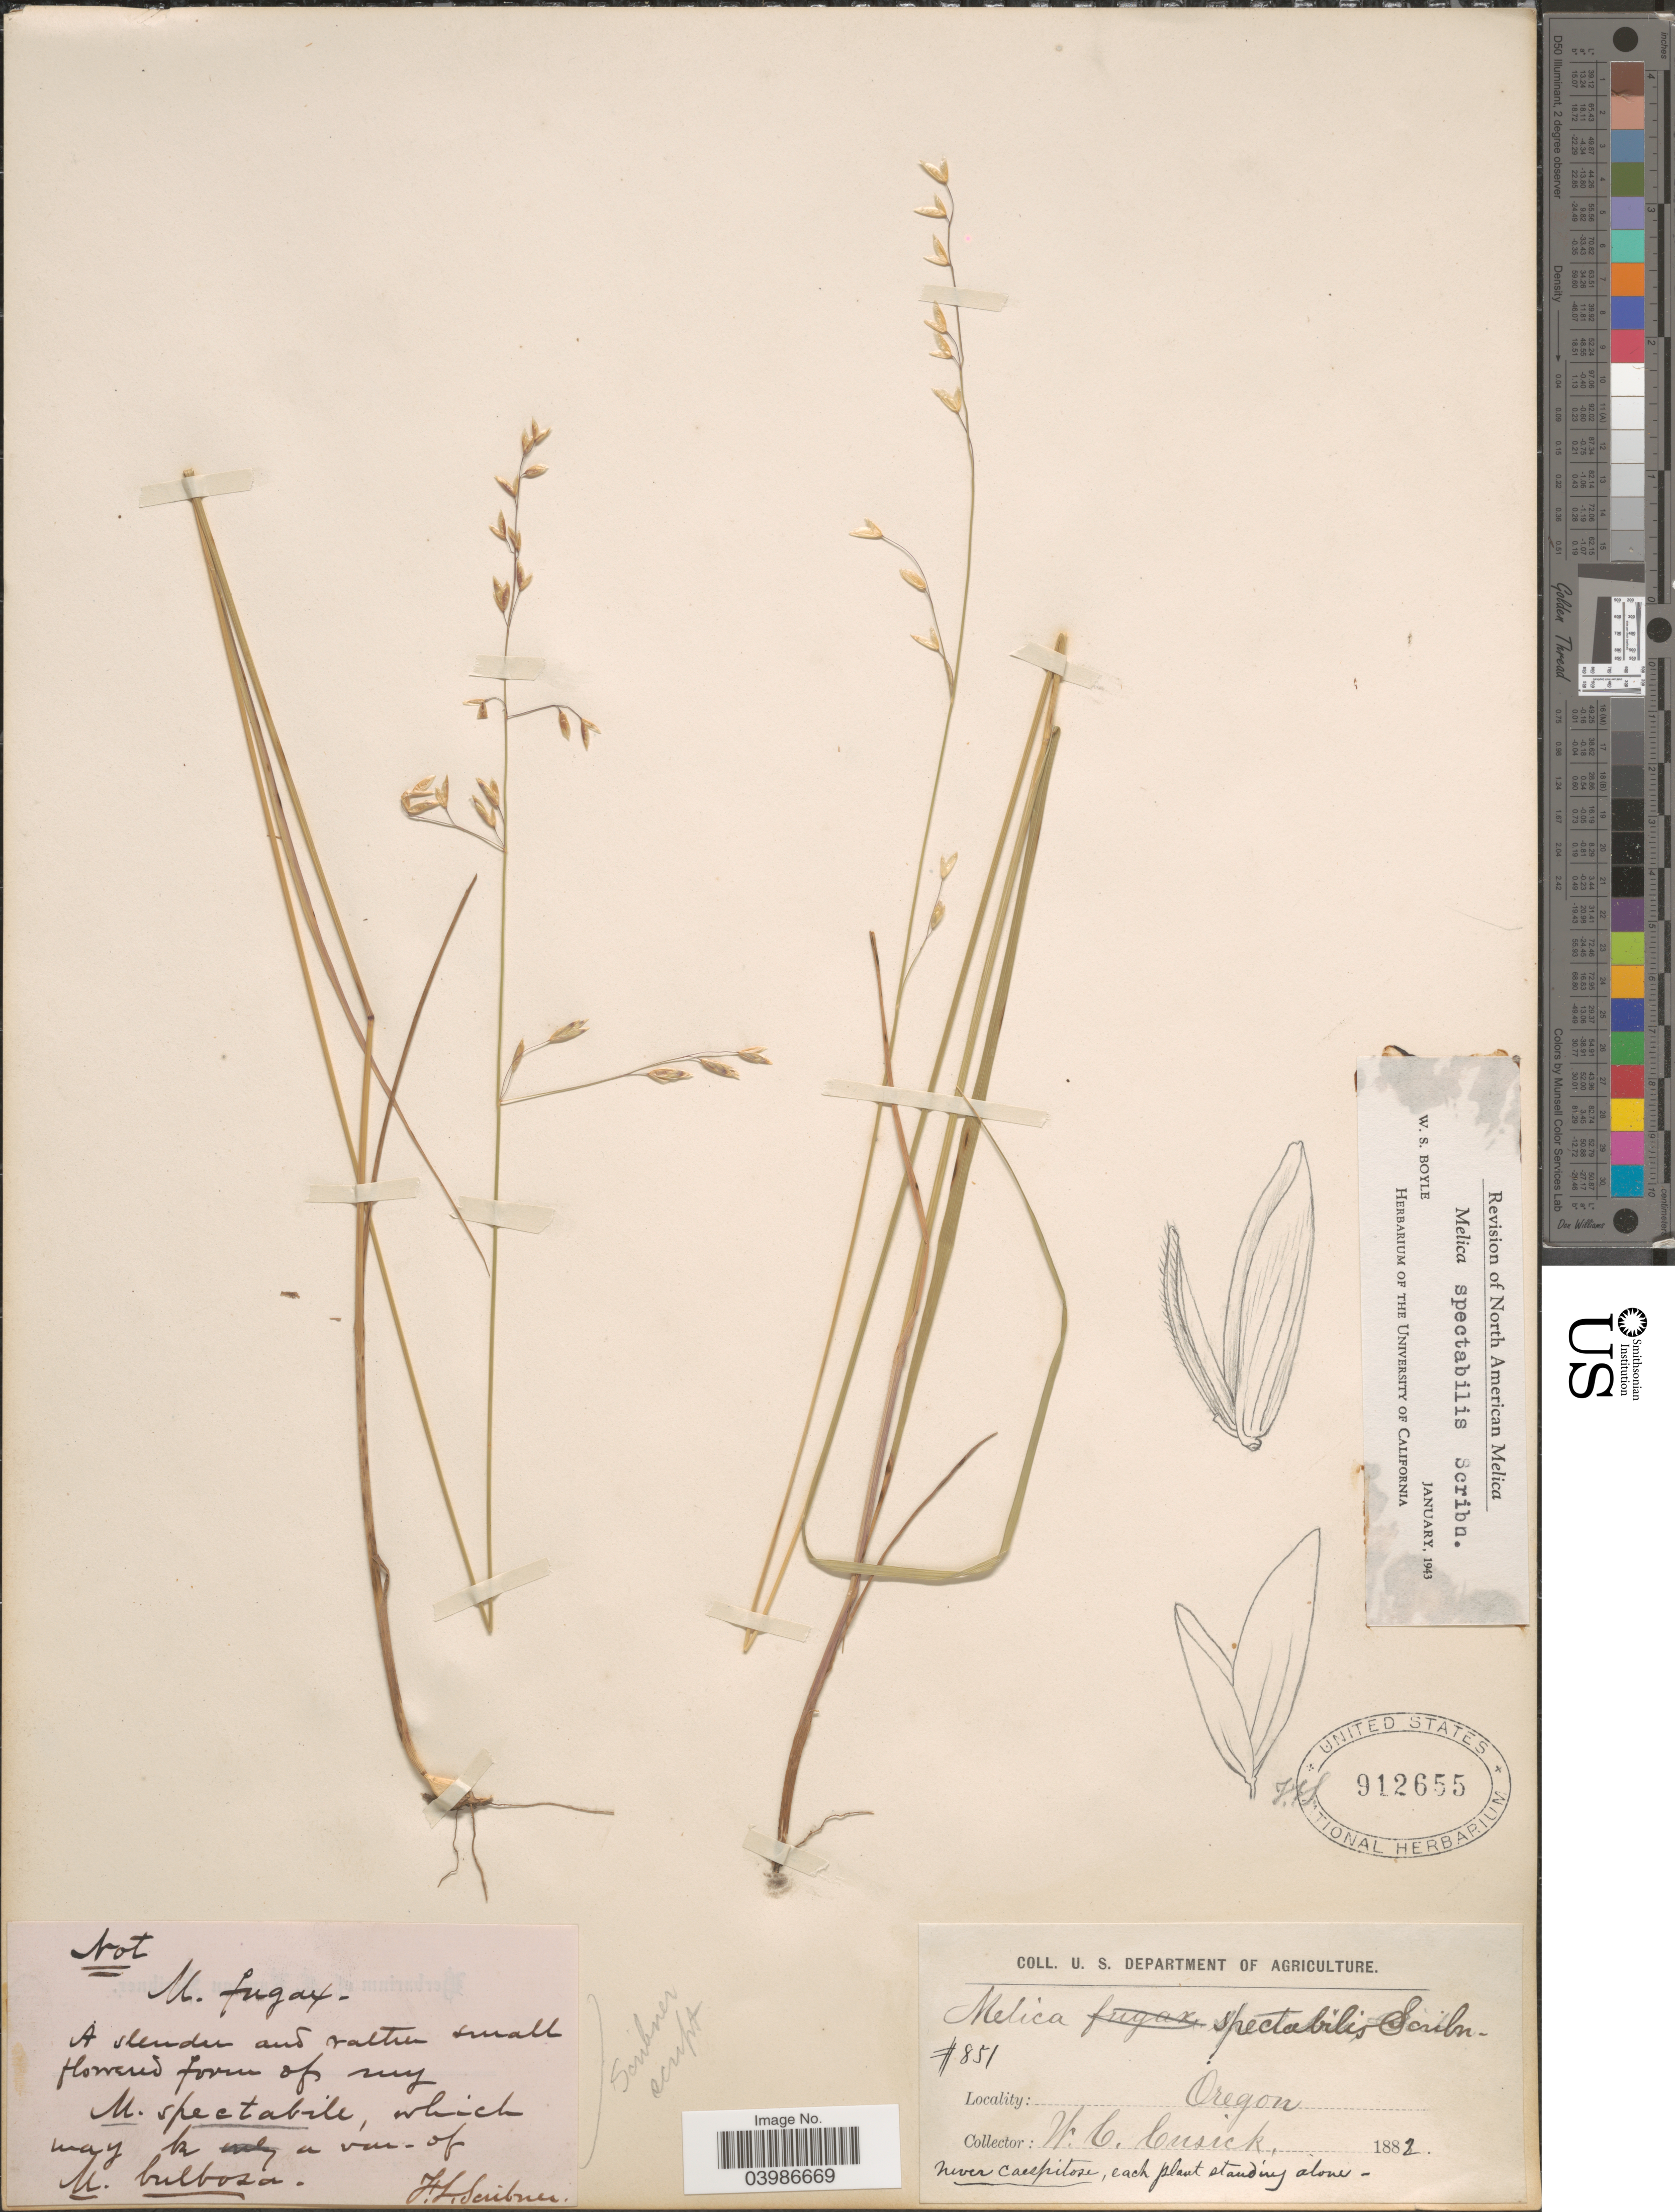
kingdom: Plantae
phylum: Tracheophyta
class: Liliopsida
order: Poales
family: Poaceae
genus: Melica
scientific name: Melica spectabilis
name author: Scribn.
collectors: W. C. Cusick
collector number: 851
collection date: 1882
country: United States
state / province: Oregon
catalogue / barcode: US 912655